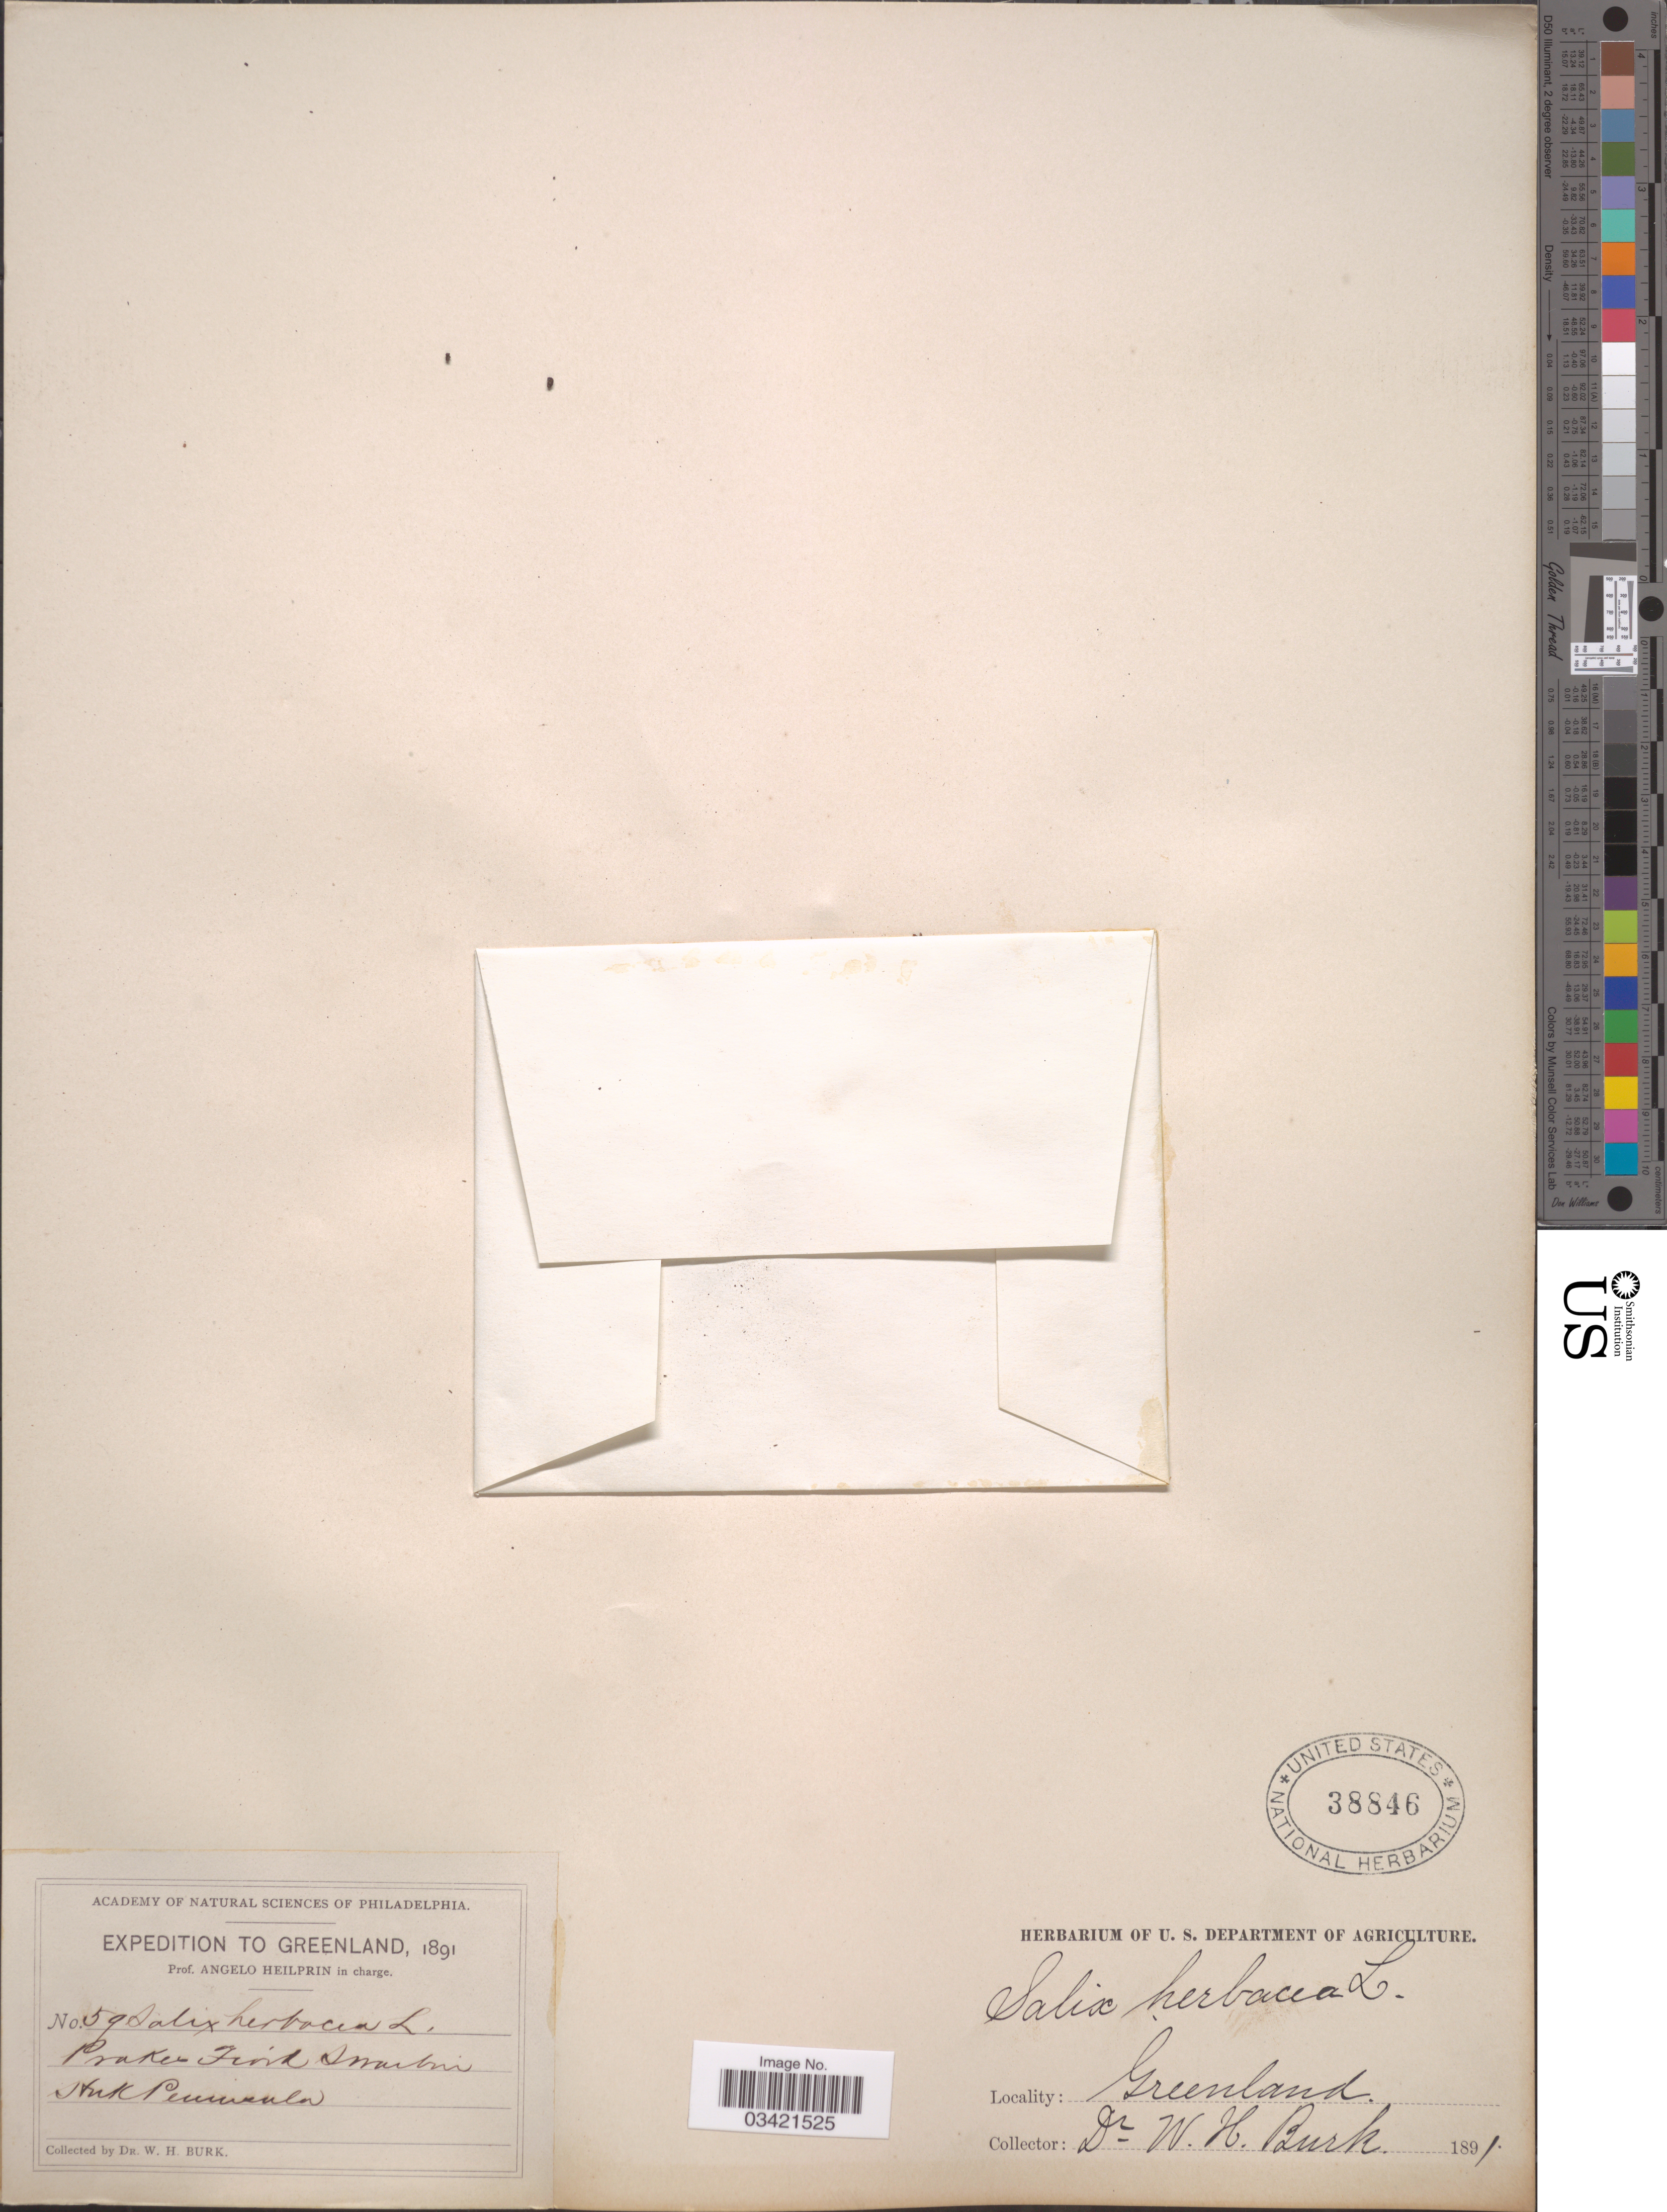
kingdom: Plantae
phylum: Tracheophyta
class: Magnoliopsida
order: Malpighiales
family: Salicaceae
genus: Salix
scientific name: Salix herbacea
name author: L.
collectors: W. Burk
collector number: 59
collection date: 1891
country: Greenland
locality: Prakes Fiord Svarten Huk Peninsula.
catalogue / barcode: US 38846